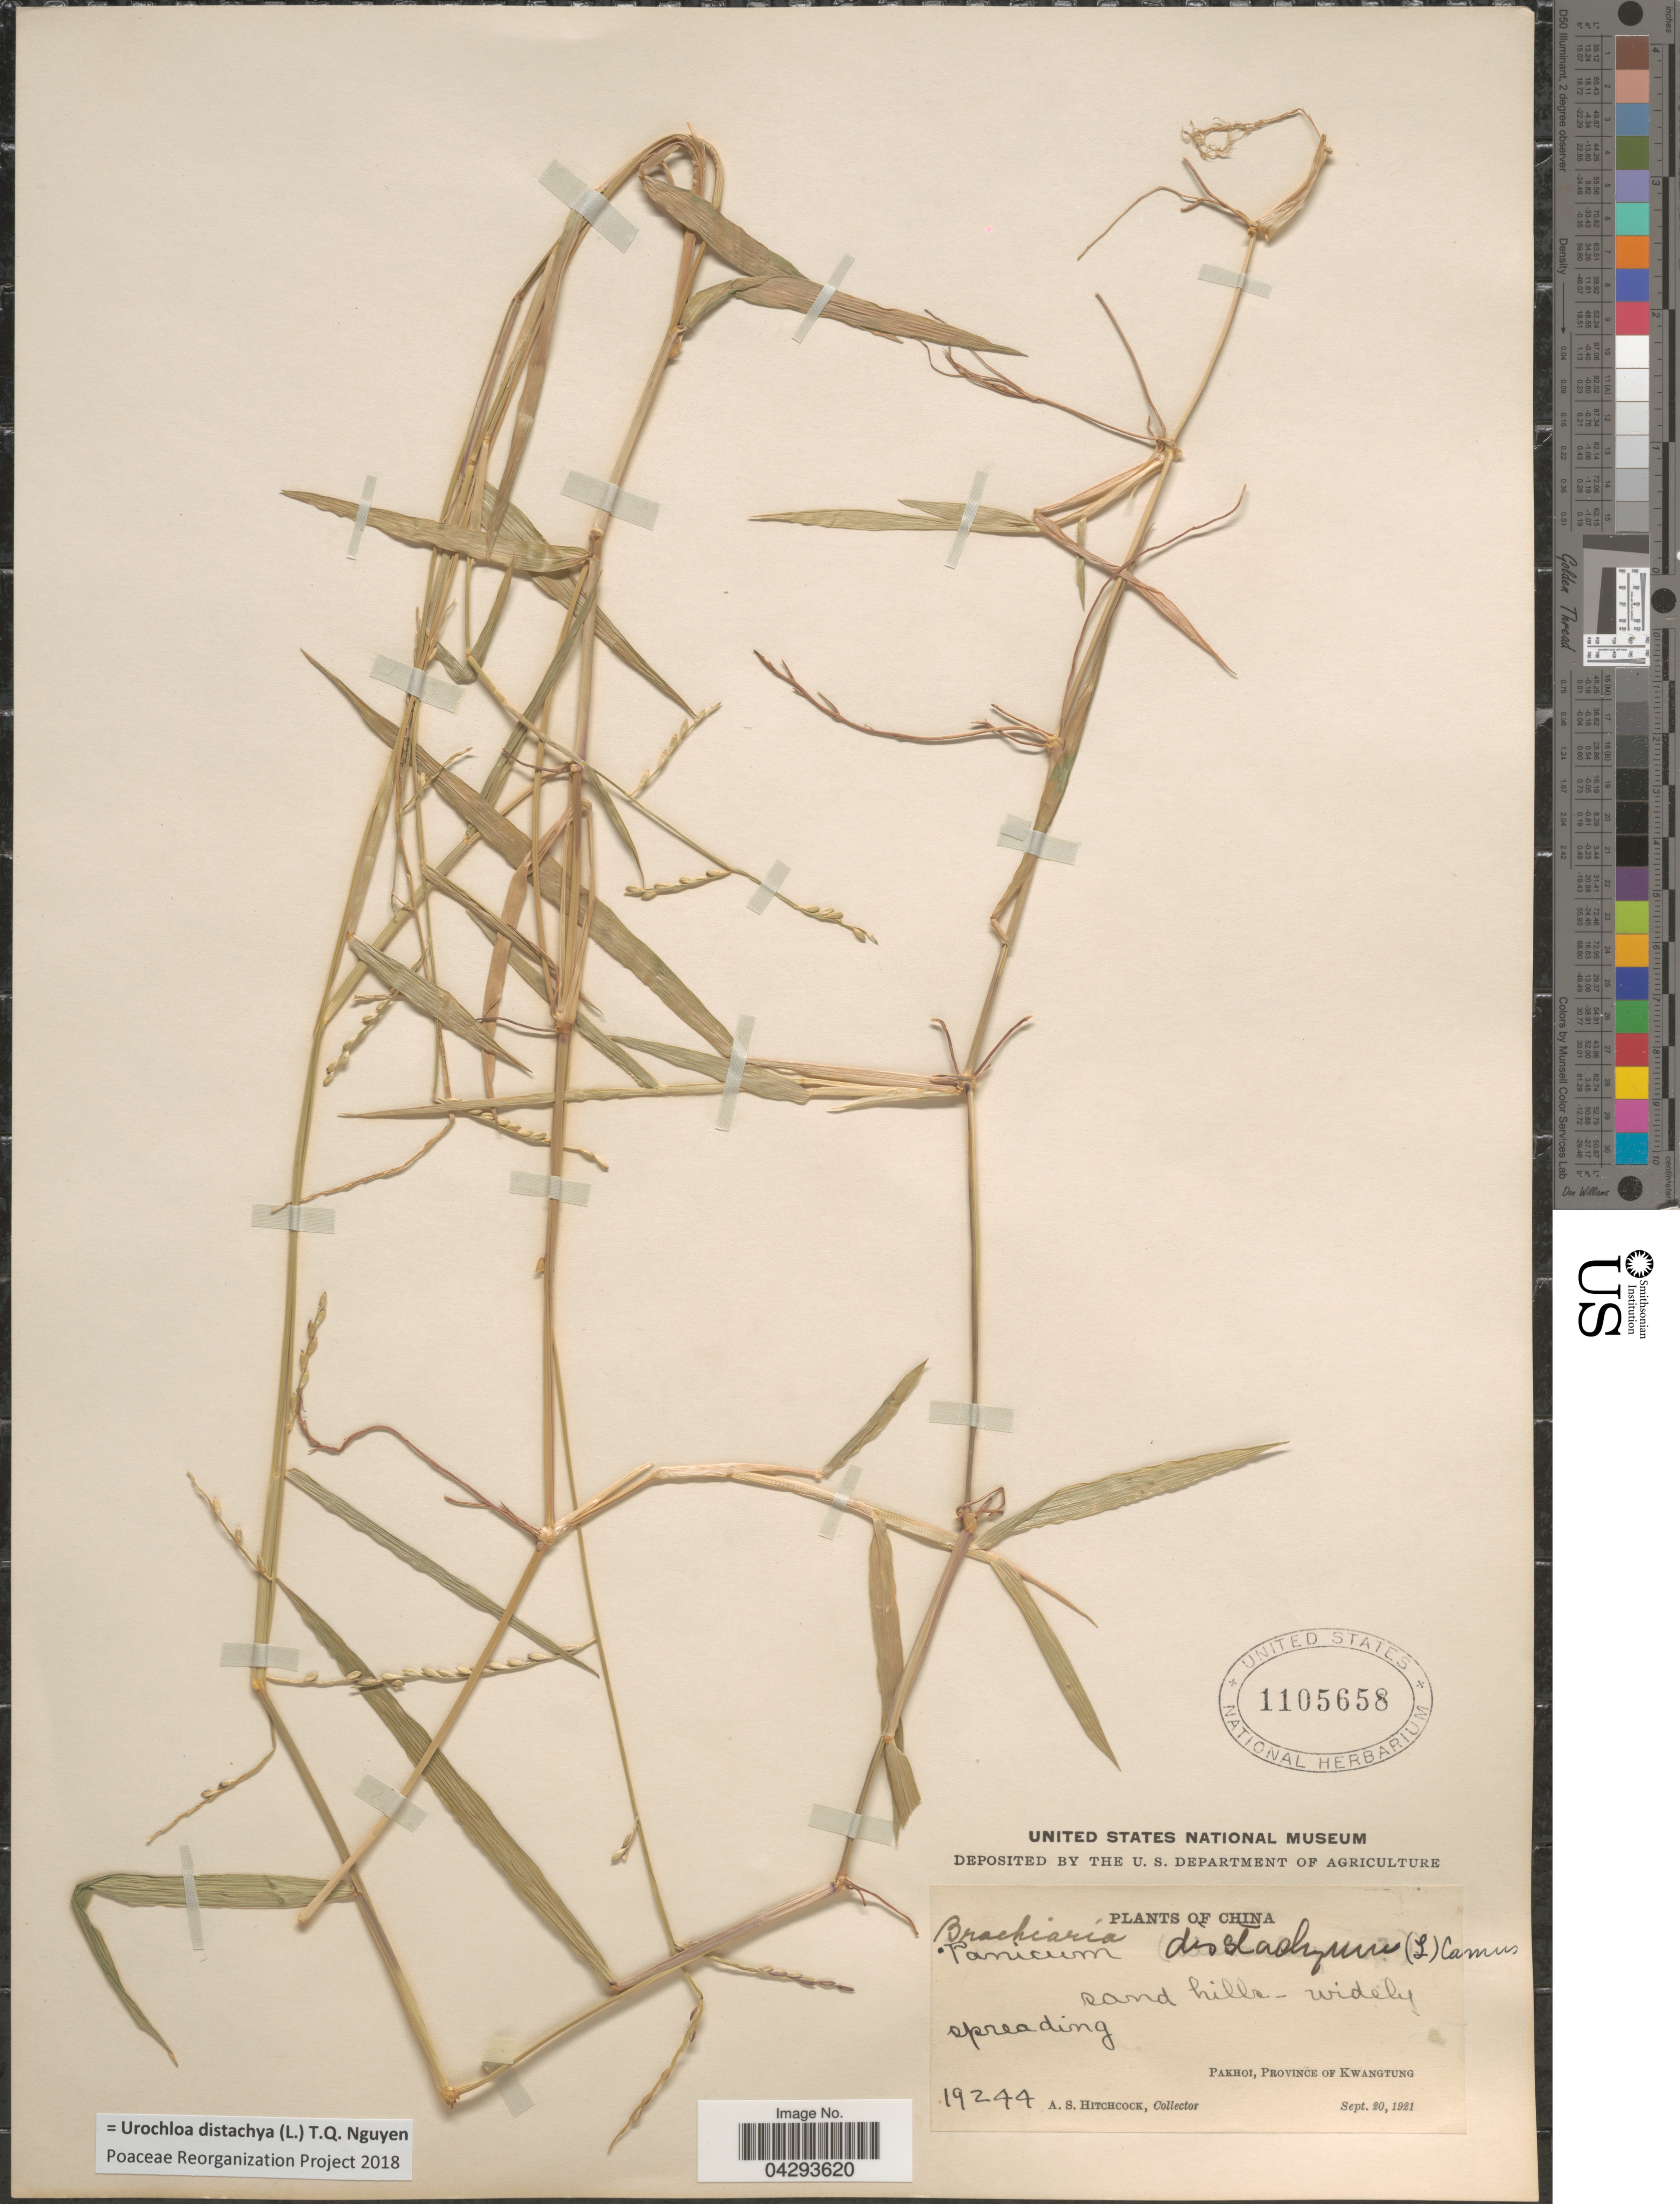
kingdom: Plantae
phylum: Tracheophyta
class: Liliopsida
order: Poales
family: Poaceae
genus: Urochloa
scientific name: Urochloa distachya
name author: (L.) T.Q. Nguyen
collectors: A. S. Hitchcock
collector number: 19244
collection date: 1921-09-20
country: China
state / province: Guangdong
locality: Pakhoi, Province of Kwnagtung.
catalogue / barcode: US 1105658